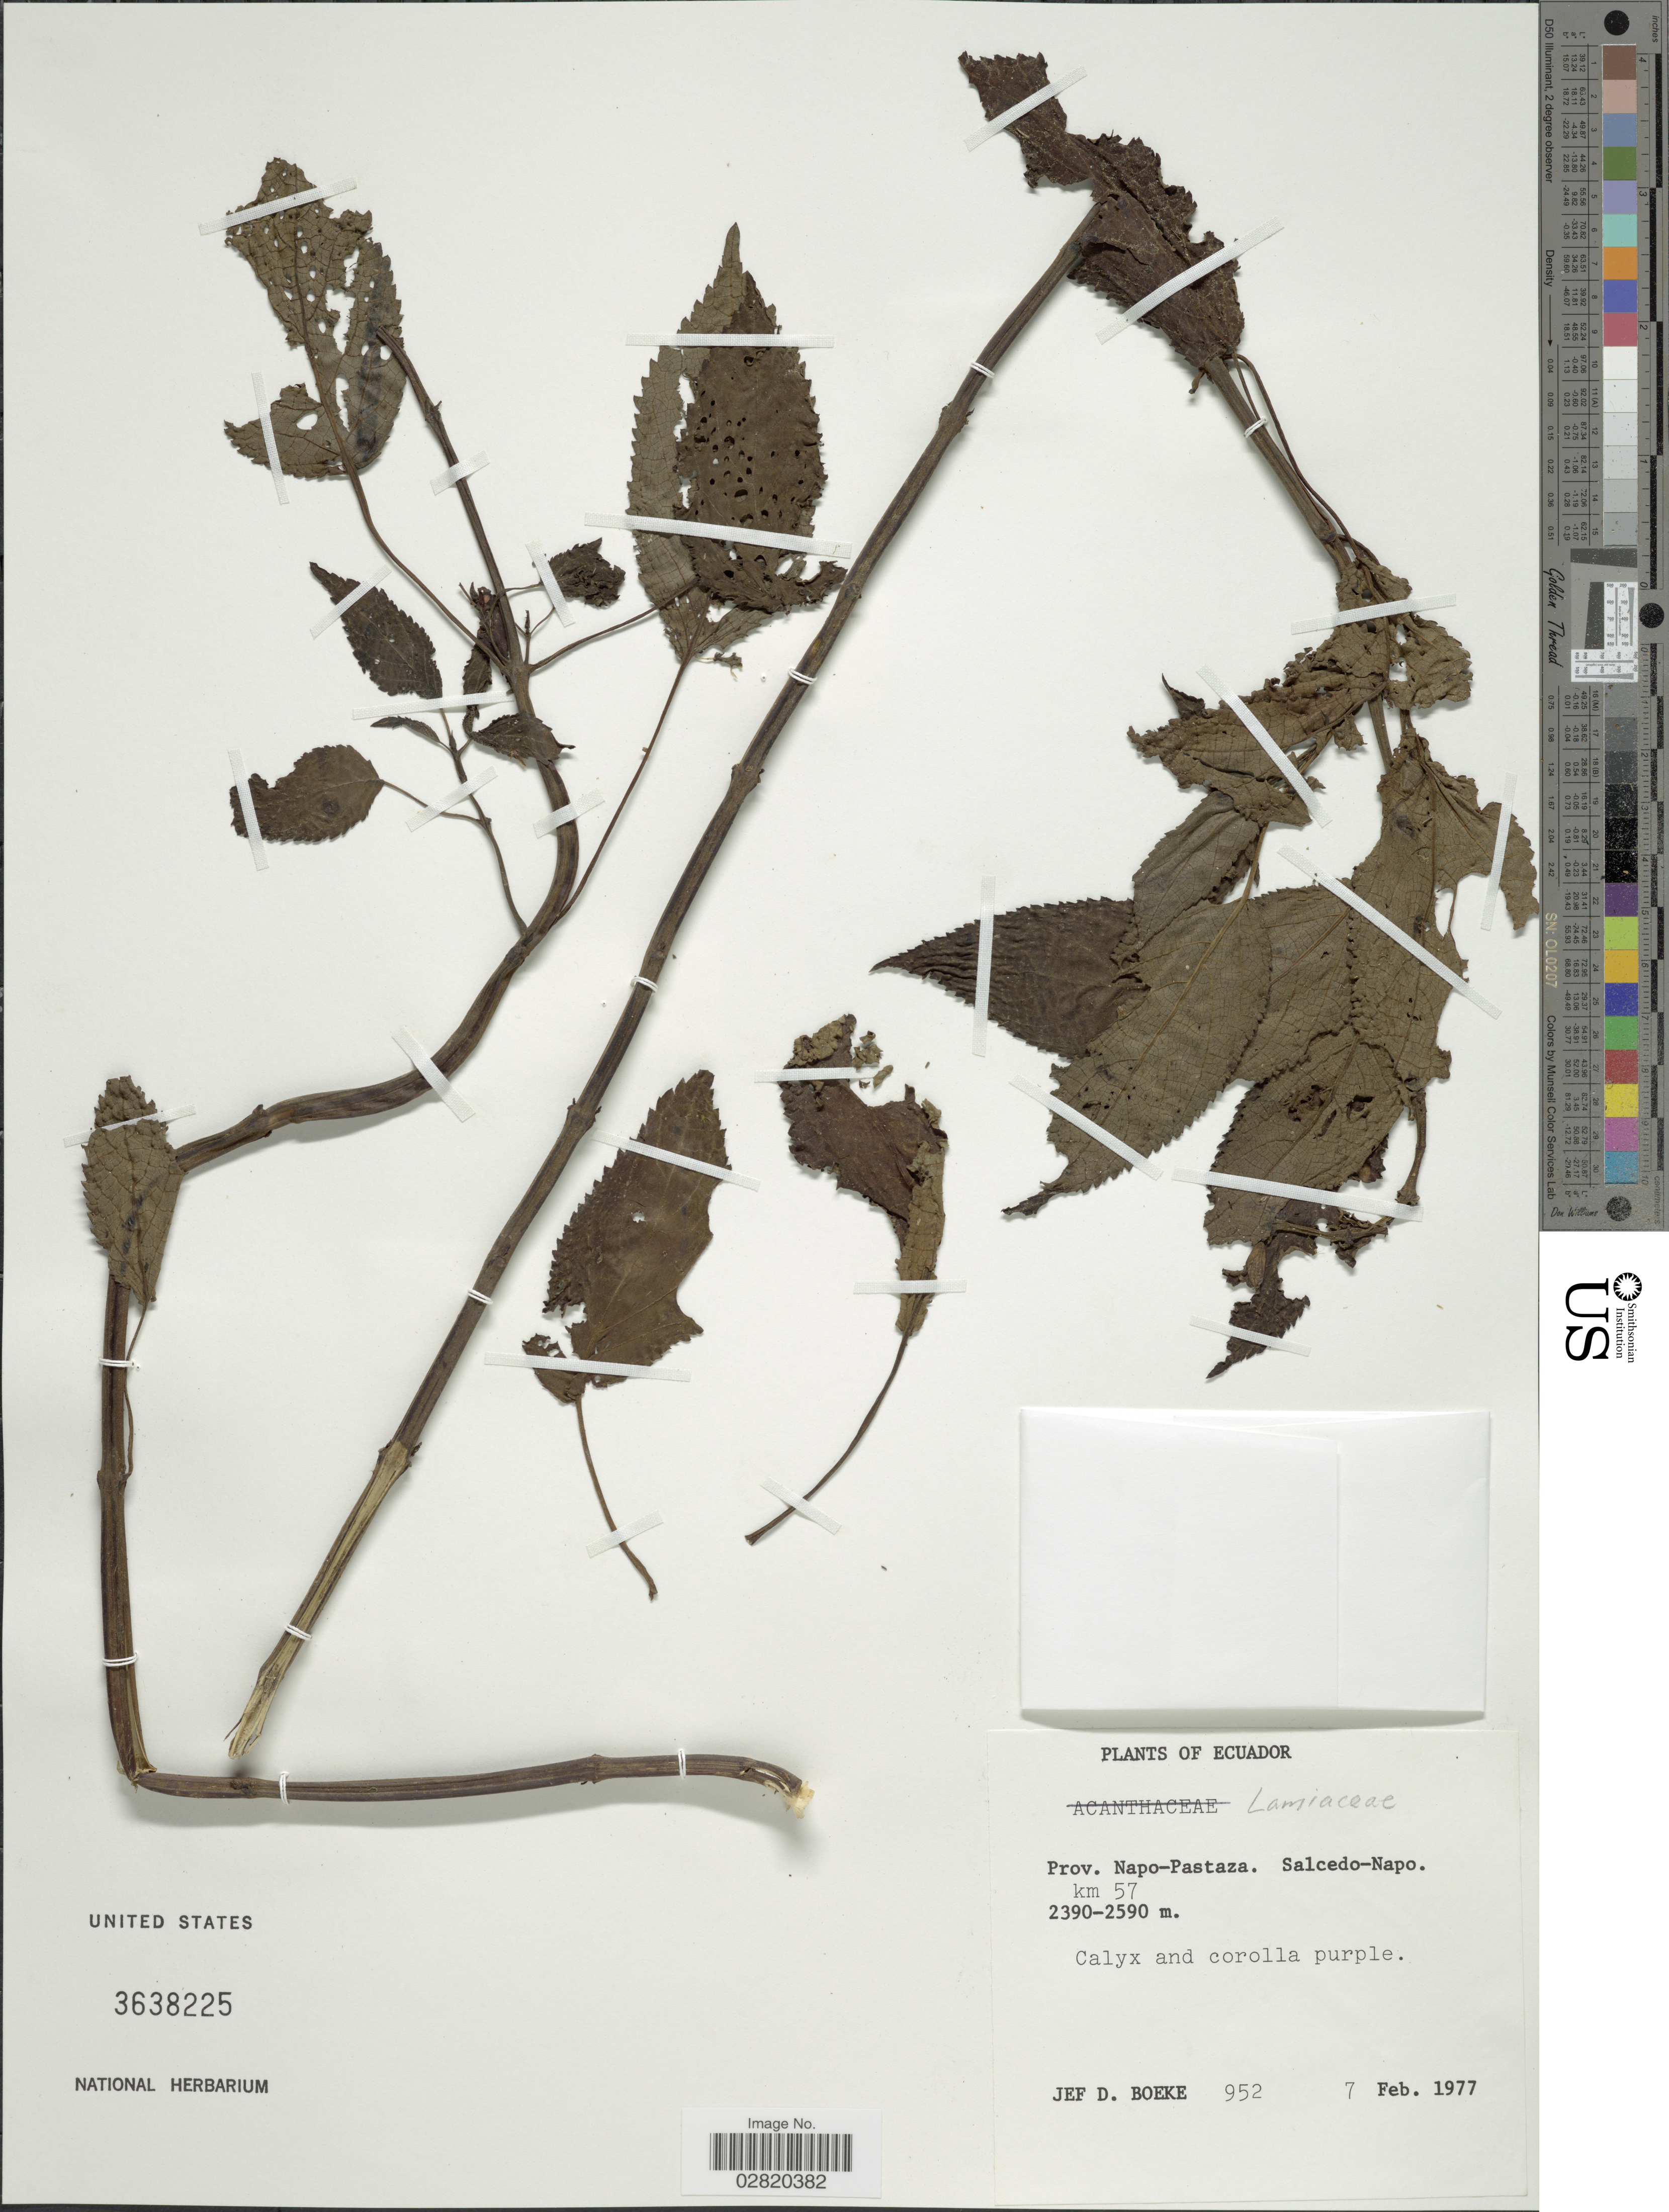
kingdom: Plantae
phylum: Tracheophyta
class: Magnoliopsida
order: Lamiales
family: Lamiaceae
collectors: J. Boeke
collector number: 952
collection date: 1977-02-07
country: Ecuador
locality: Prov. Napo-Pastaza. Salcedo-Napo. km 57.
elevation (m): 2390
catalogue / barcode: US 3638225